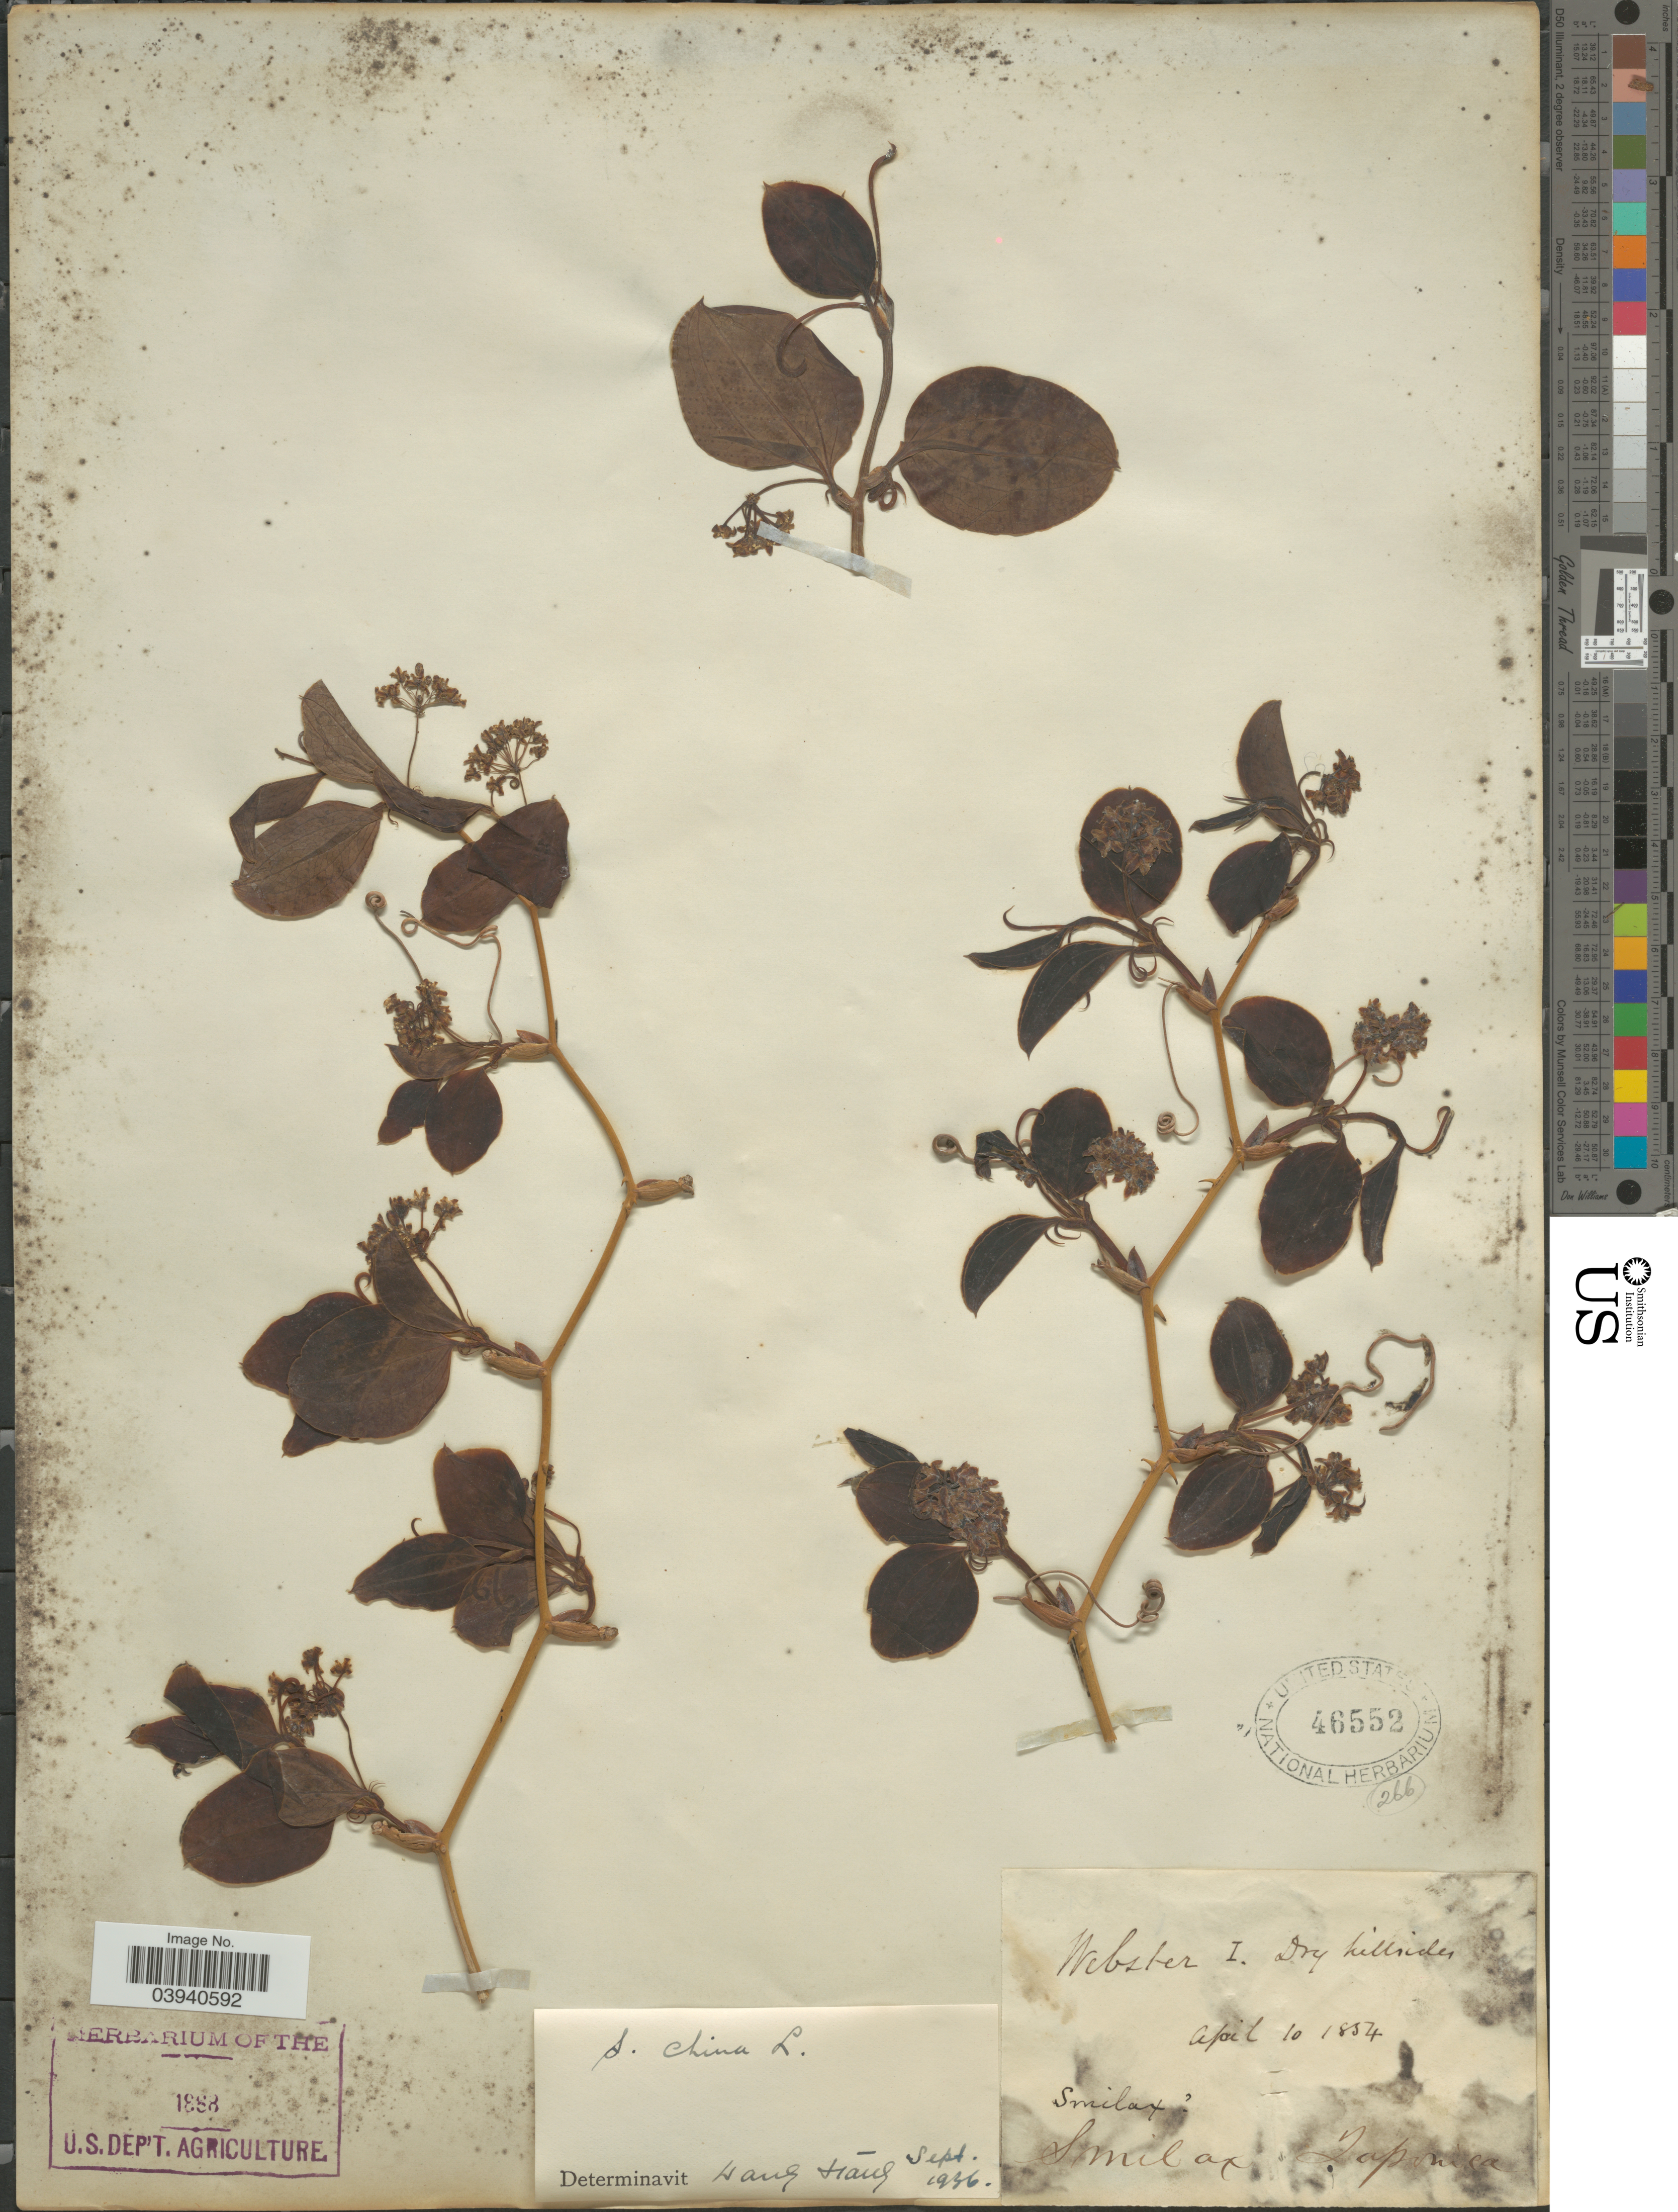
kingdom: Plantae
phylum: Tracheophyta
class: Liliopsida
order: Liliales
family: Smilacaceae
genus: Smilax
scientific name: Smilax china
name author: L.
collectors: -. Webster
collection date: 1854-04-10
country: Japan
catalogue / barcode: US 46552